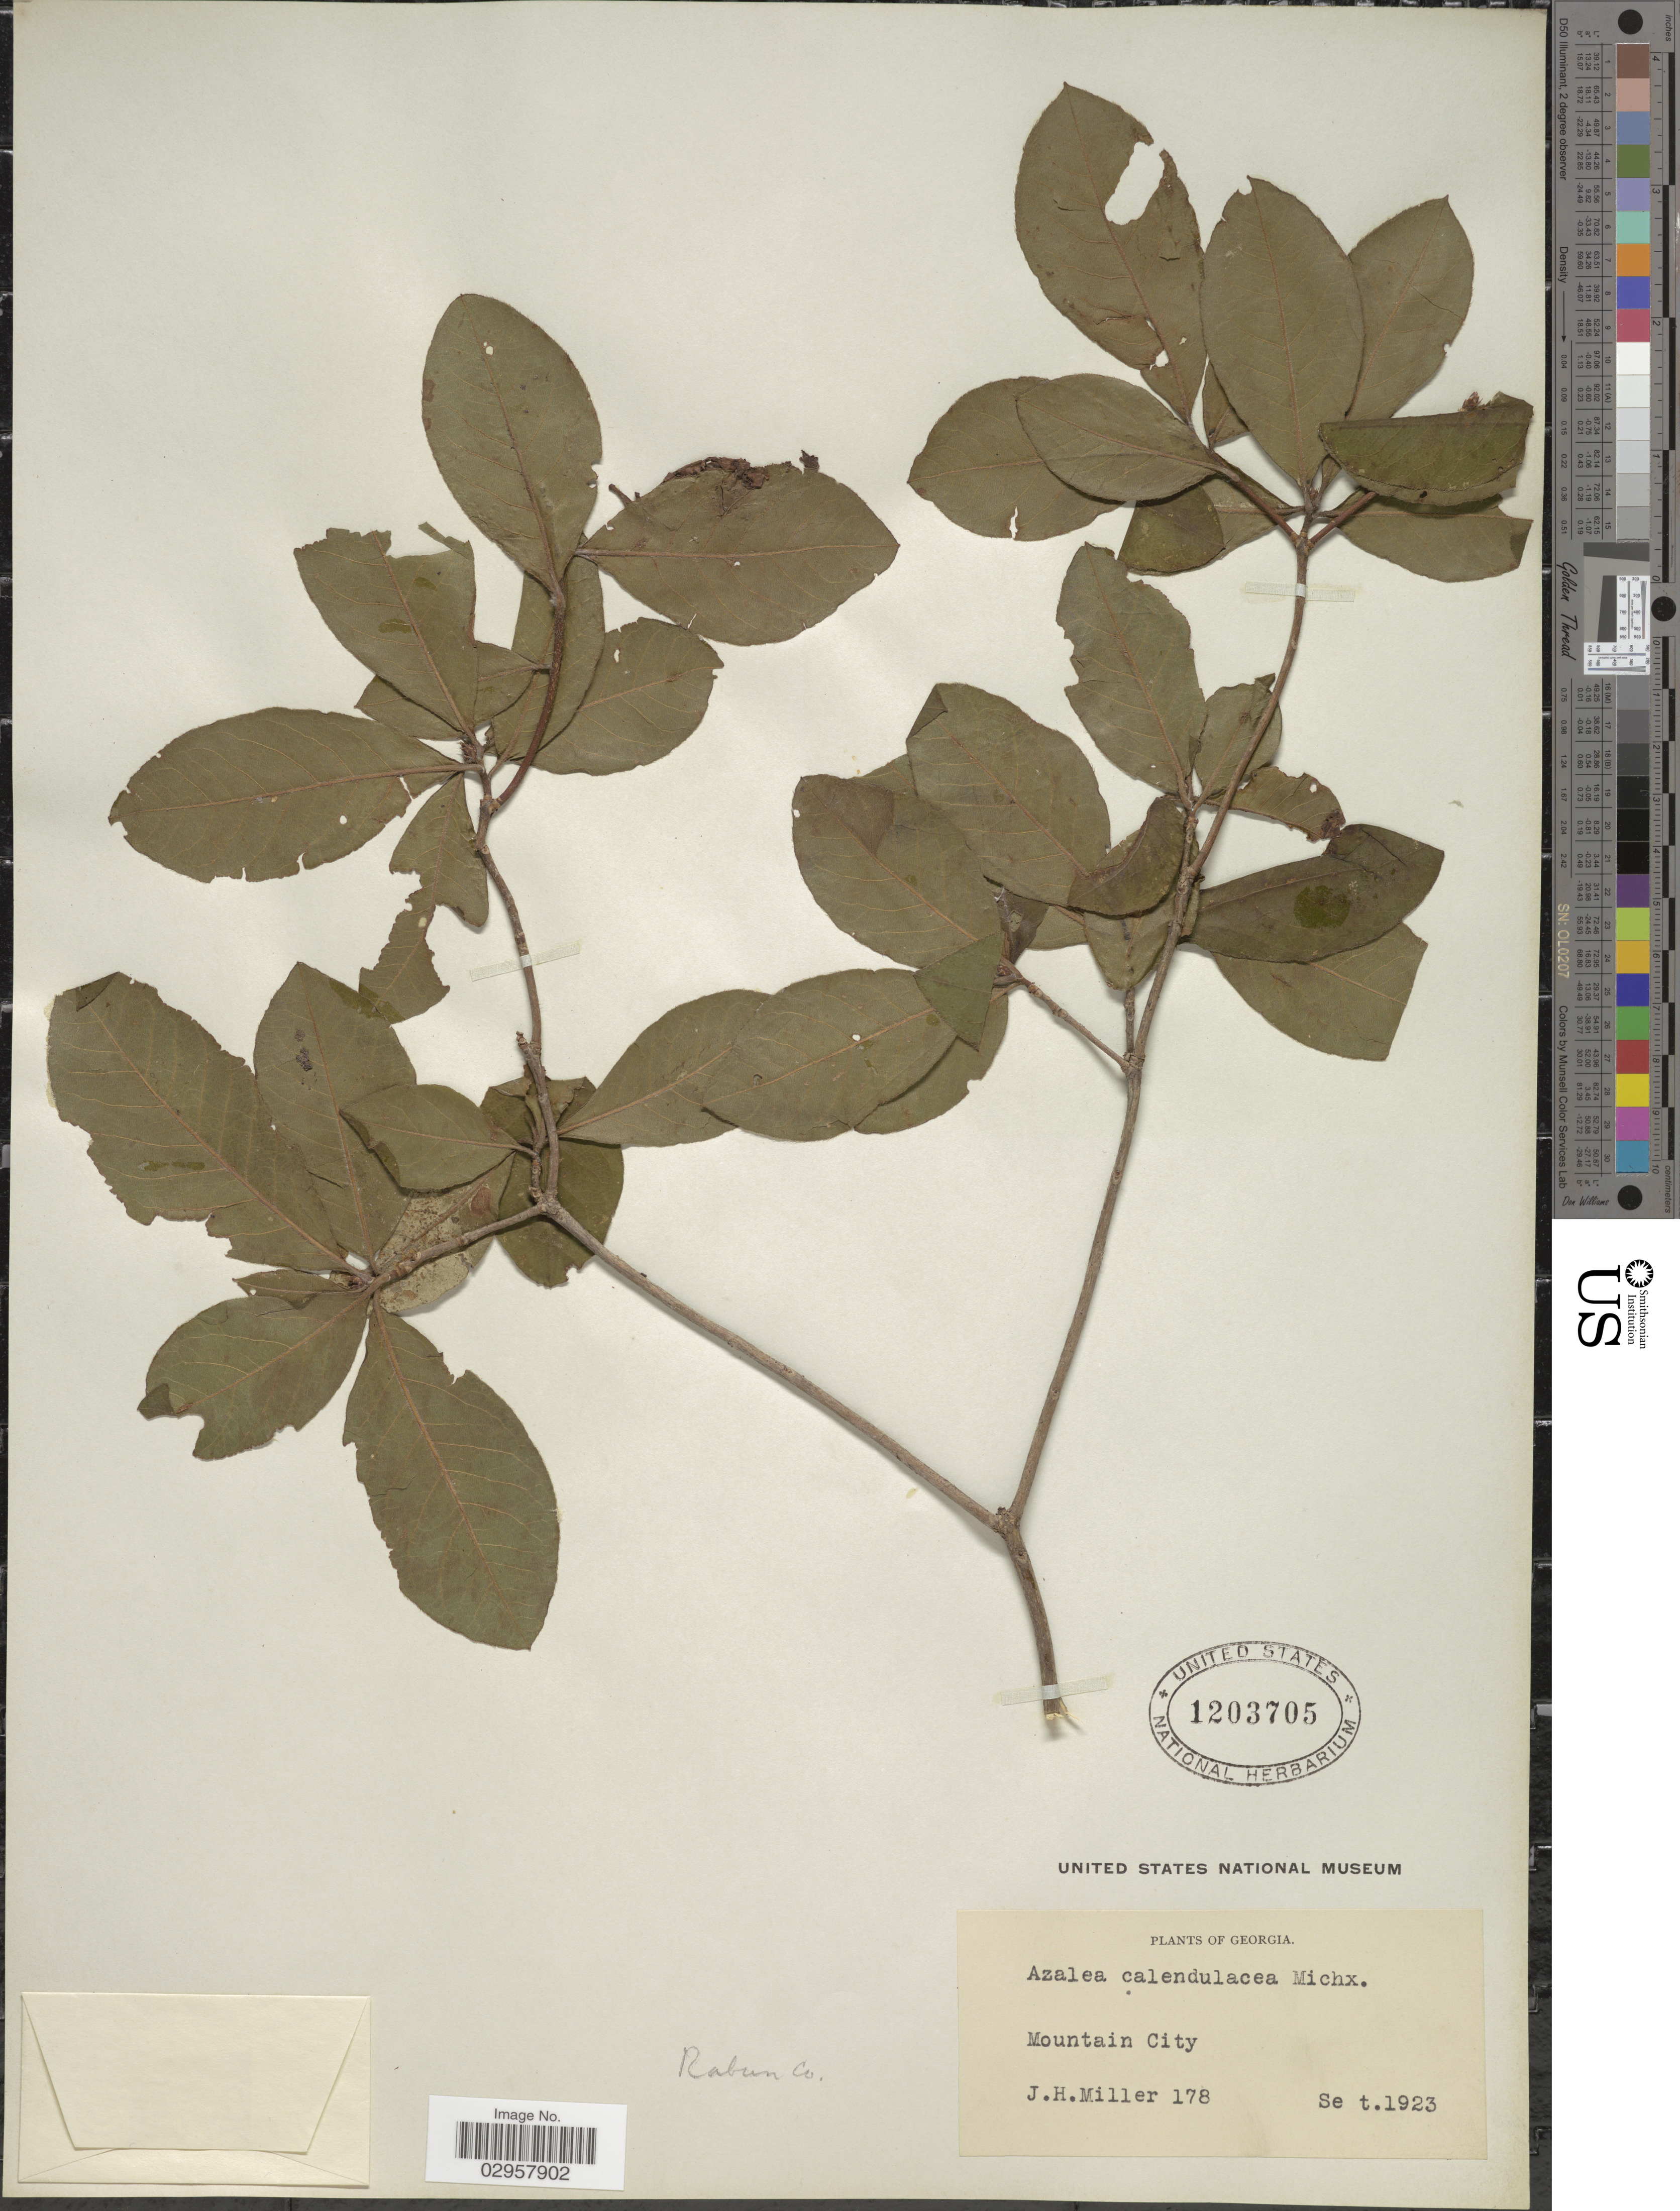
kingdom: Plantae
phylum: Tracheophyta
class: Magnoliopsida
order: Ericales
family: Ericaceae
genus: Rhododendron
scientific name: Rhododendron calendulaceum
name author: (Michx.) Torr.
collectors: J. H. Miller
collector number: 178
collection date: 1923-09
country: United States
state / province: Georgia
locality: Mountain City. Rabun Co.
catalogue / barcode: US 1203705